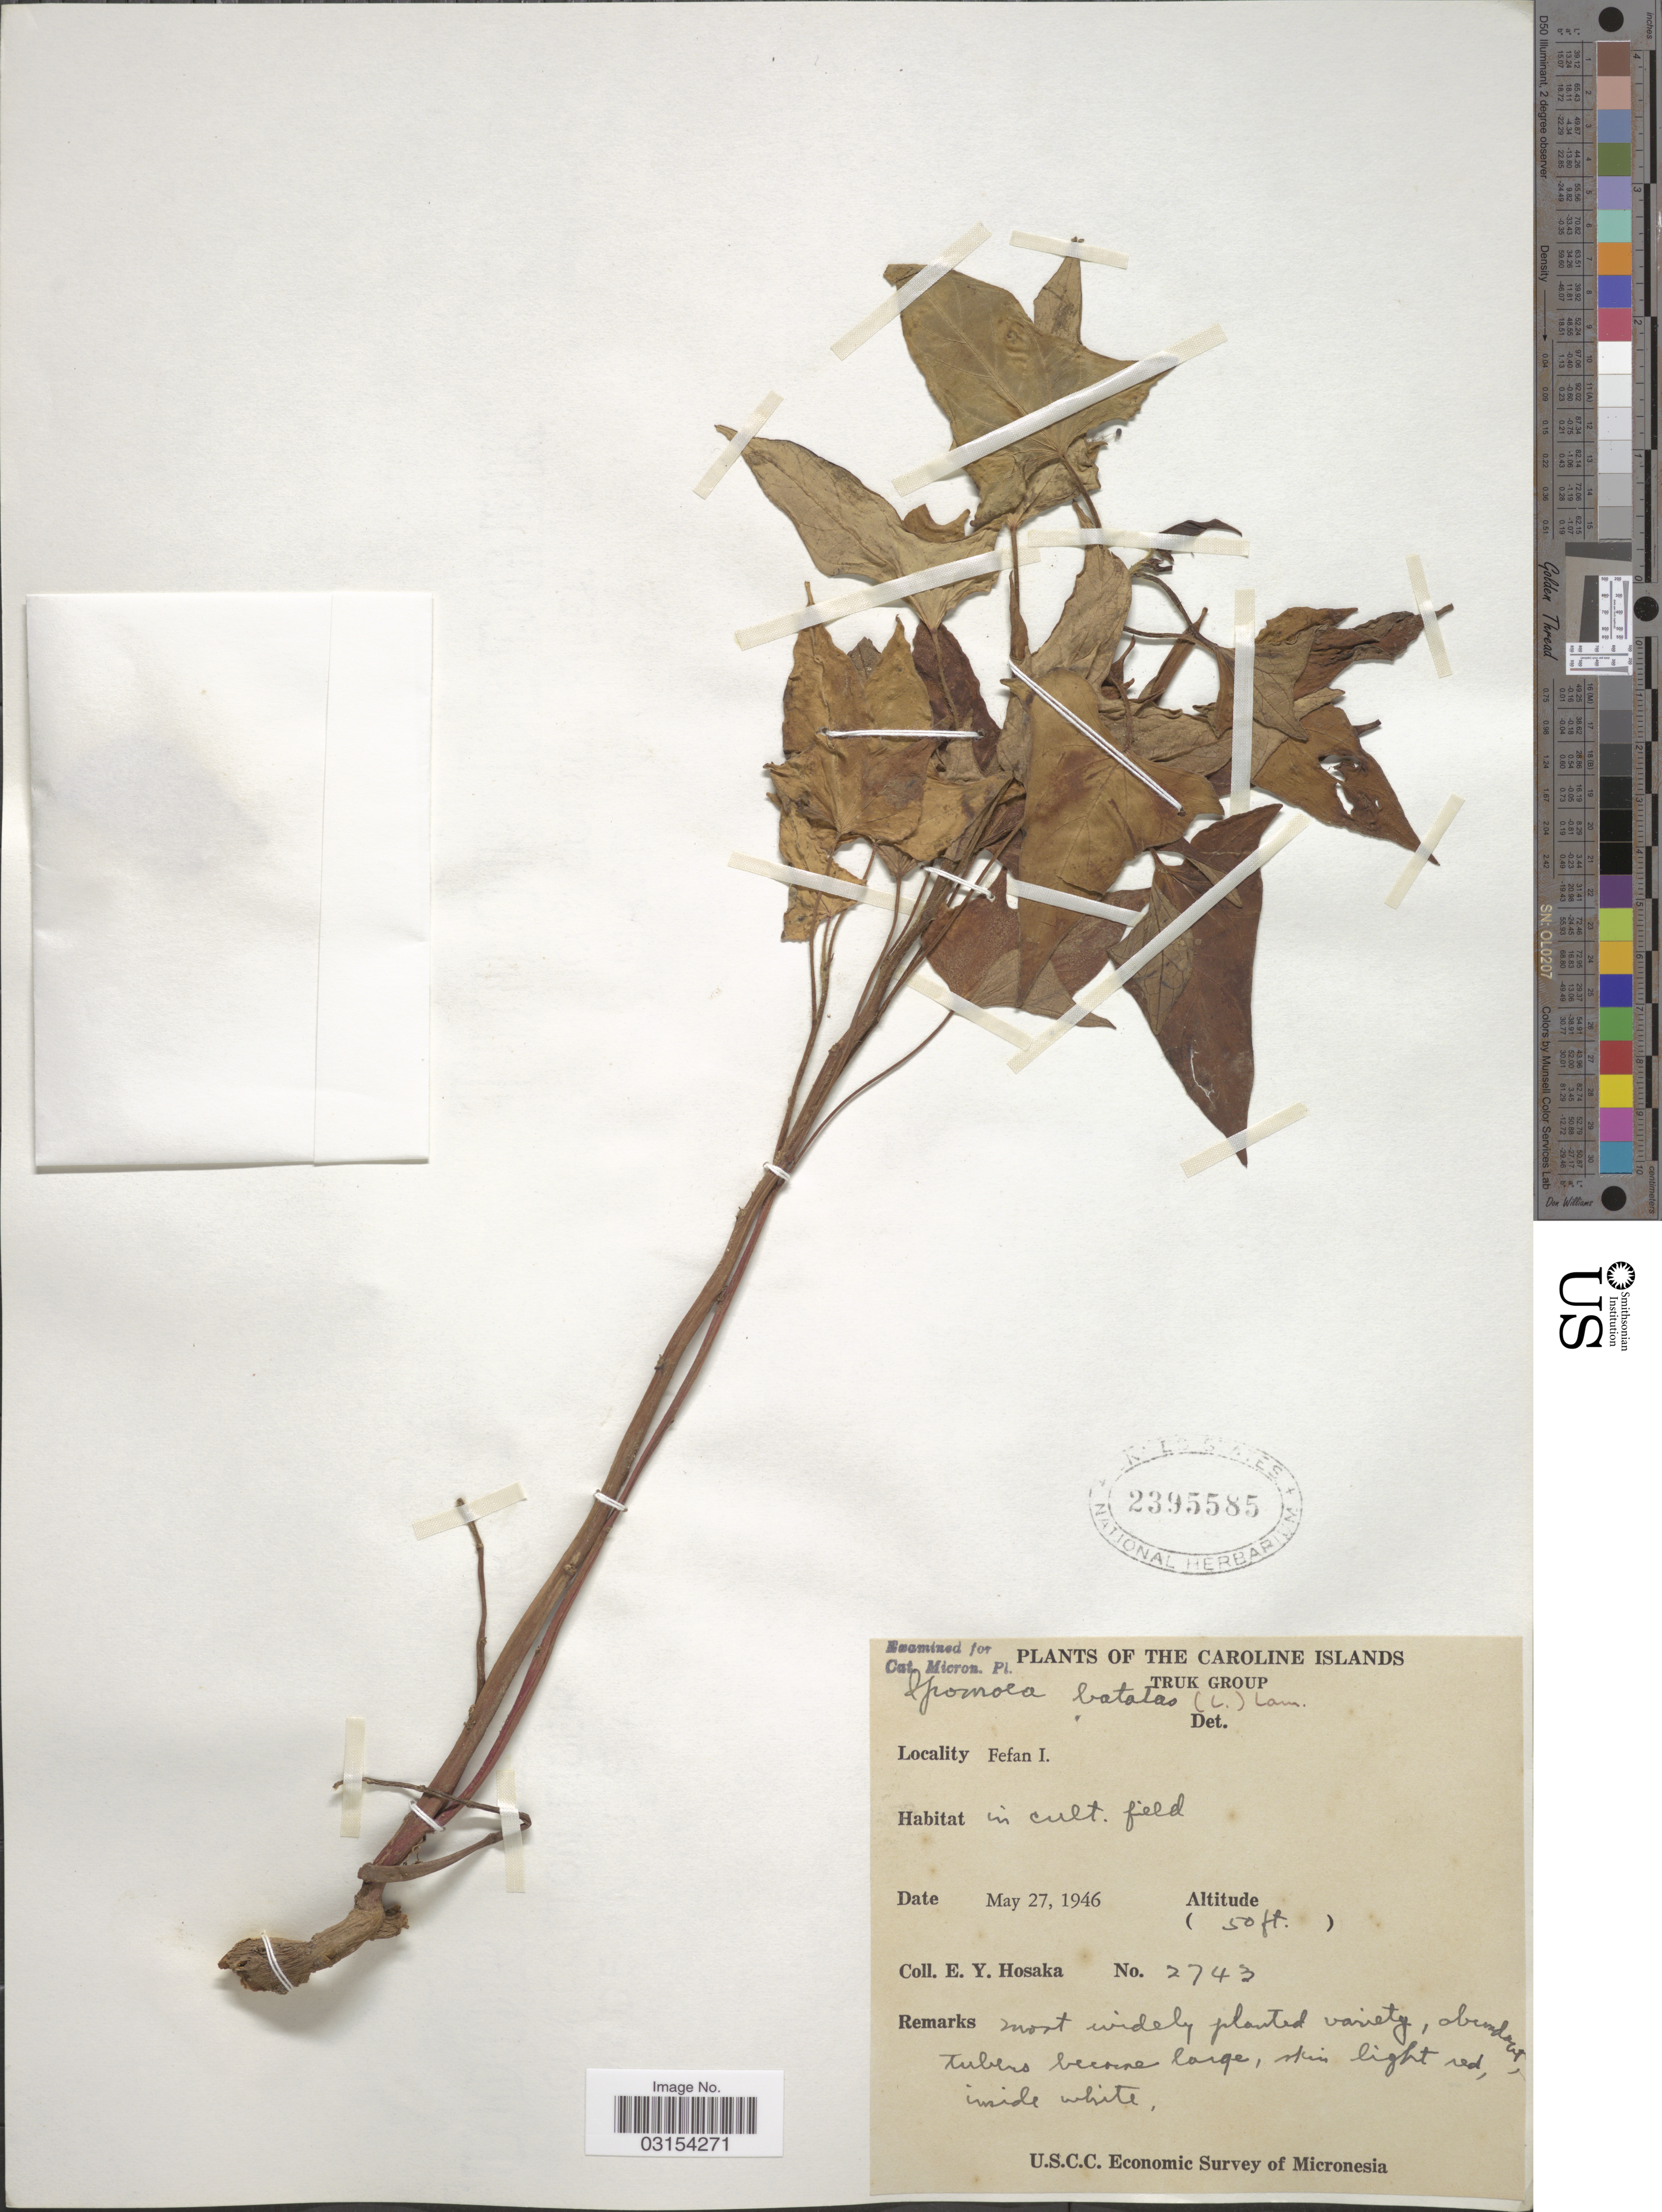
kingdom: Plantae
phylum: Tracheophyta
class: Magnoliopsida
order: Solanales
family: Convolvulaceae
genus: Ipomoea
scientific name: Ipomoea batatas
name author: (L.) Lam.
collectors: E. Y. Hosaka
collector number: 2743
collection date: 1946-05-27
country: Micronesia, Federated States of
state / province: Truk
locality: The Caroline Islands. Truk Group. Fefan I.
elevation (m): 15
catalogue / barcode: US 2395585